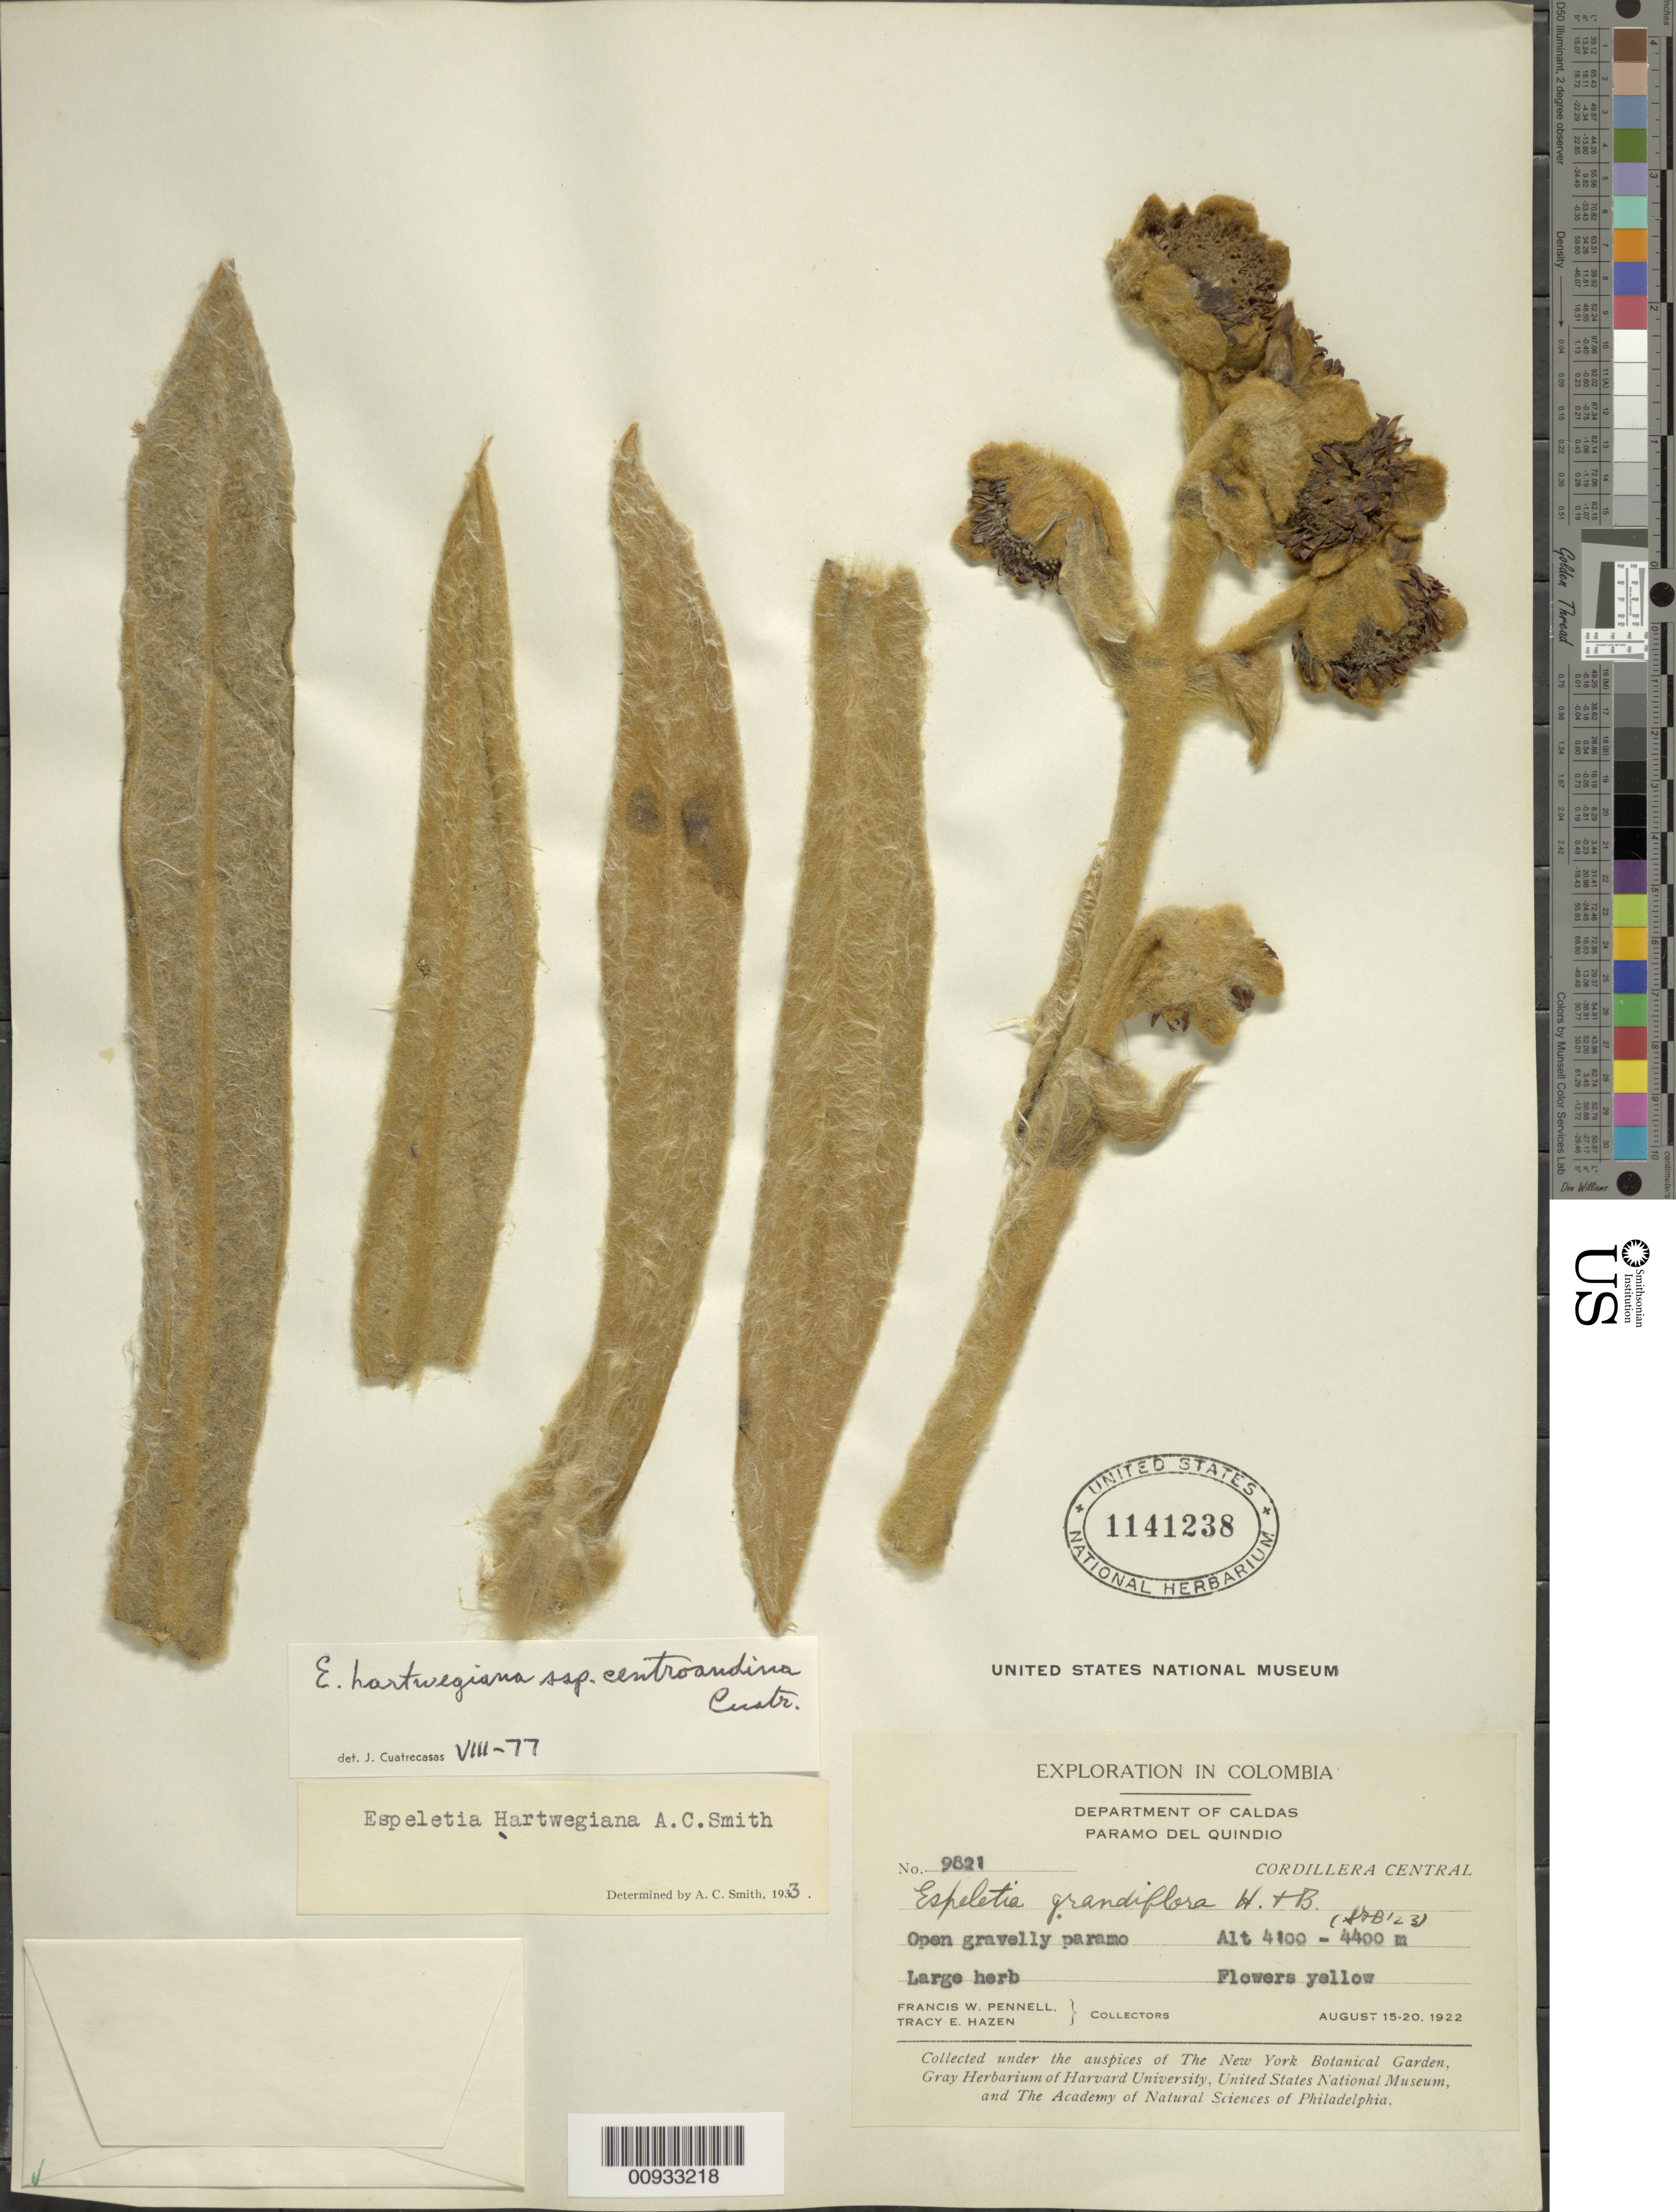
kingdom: Plantae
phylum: Tracheophyta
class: Magnoliopsida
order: Asterales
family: Asteraceae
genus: Espeletia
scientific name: Espeletia hartwegiana subsp. centroandina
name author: Cuatrec.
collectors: F. W. Pennell & T. E. Hazen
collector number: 9821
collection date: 1922-08-15/1922-08-20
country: Colombia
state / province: Caldas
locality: Páramo del Quindío; Cordillera Central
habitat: Open gravelly paramo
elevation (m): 4100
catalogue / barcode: US 1141238